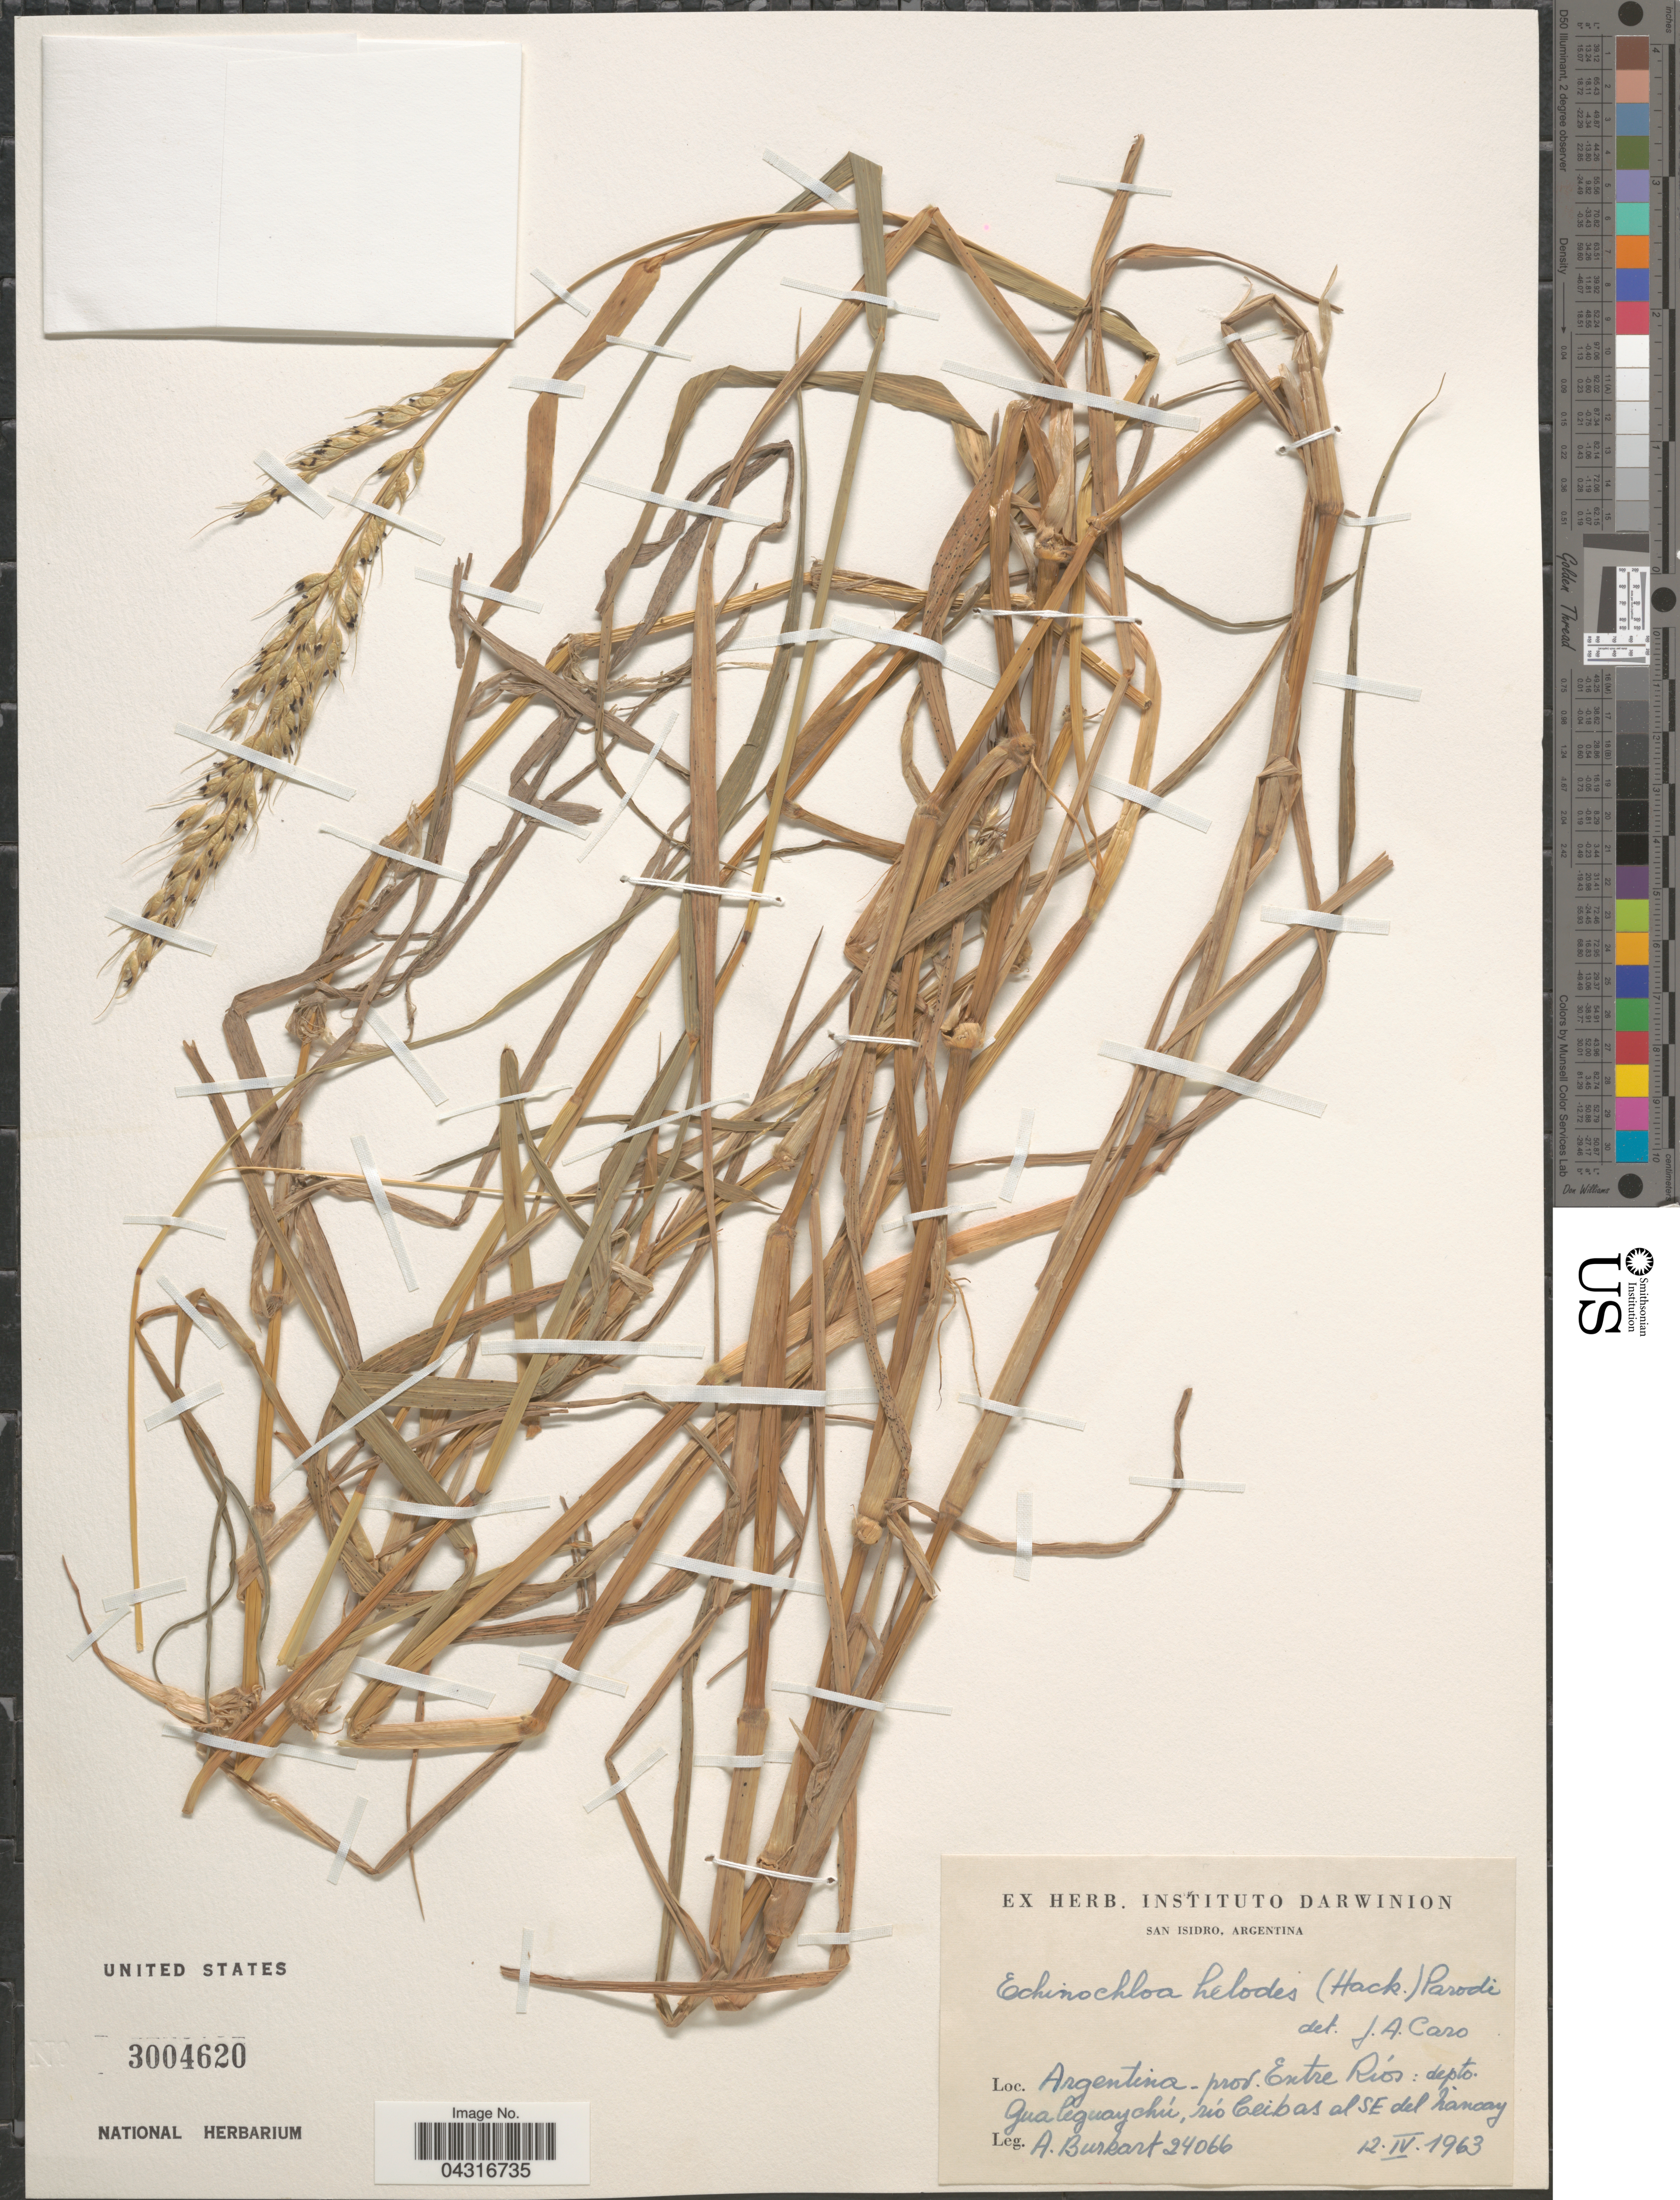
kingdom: Plantae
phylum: Tracheophyta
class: Liliopsida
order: Poales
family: Poaceae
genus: Echinochloa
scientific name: Echinochloa helodes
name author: (Hack.) Parodi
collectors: A. E. Burkart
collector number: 24066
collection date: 1963-04-12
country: Argentina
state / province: Entre Rios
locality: Depto. Gualeguaychú, río Ceibas al SE del Nancay.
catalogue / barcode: US 3004620